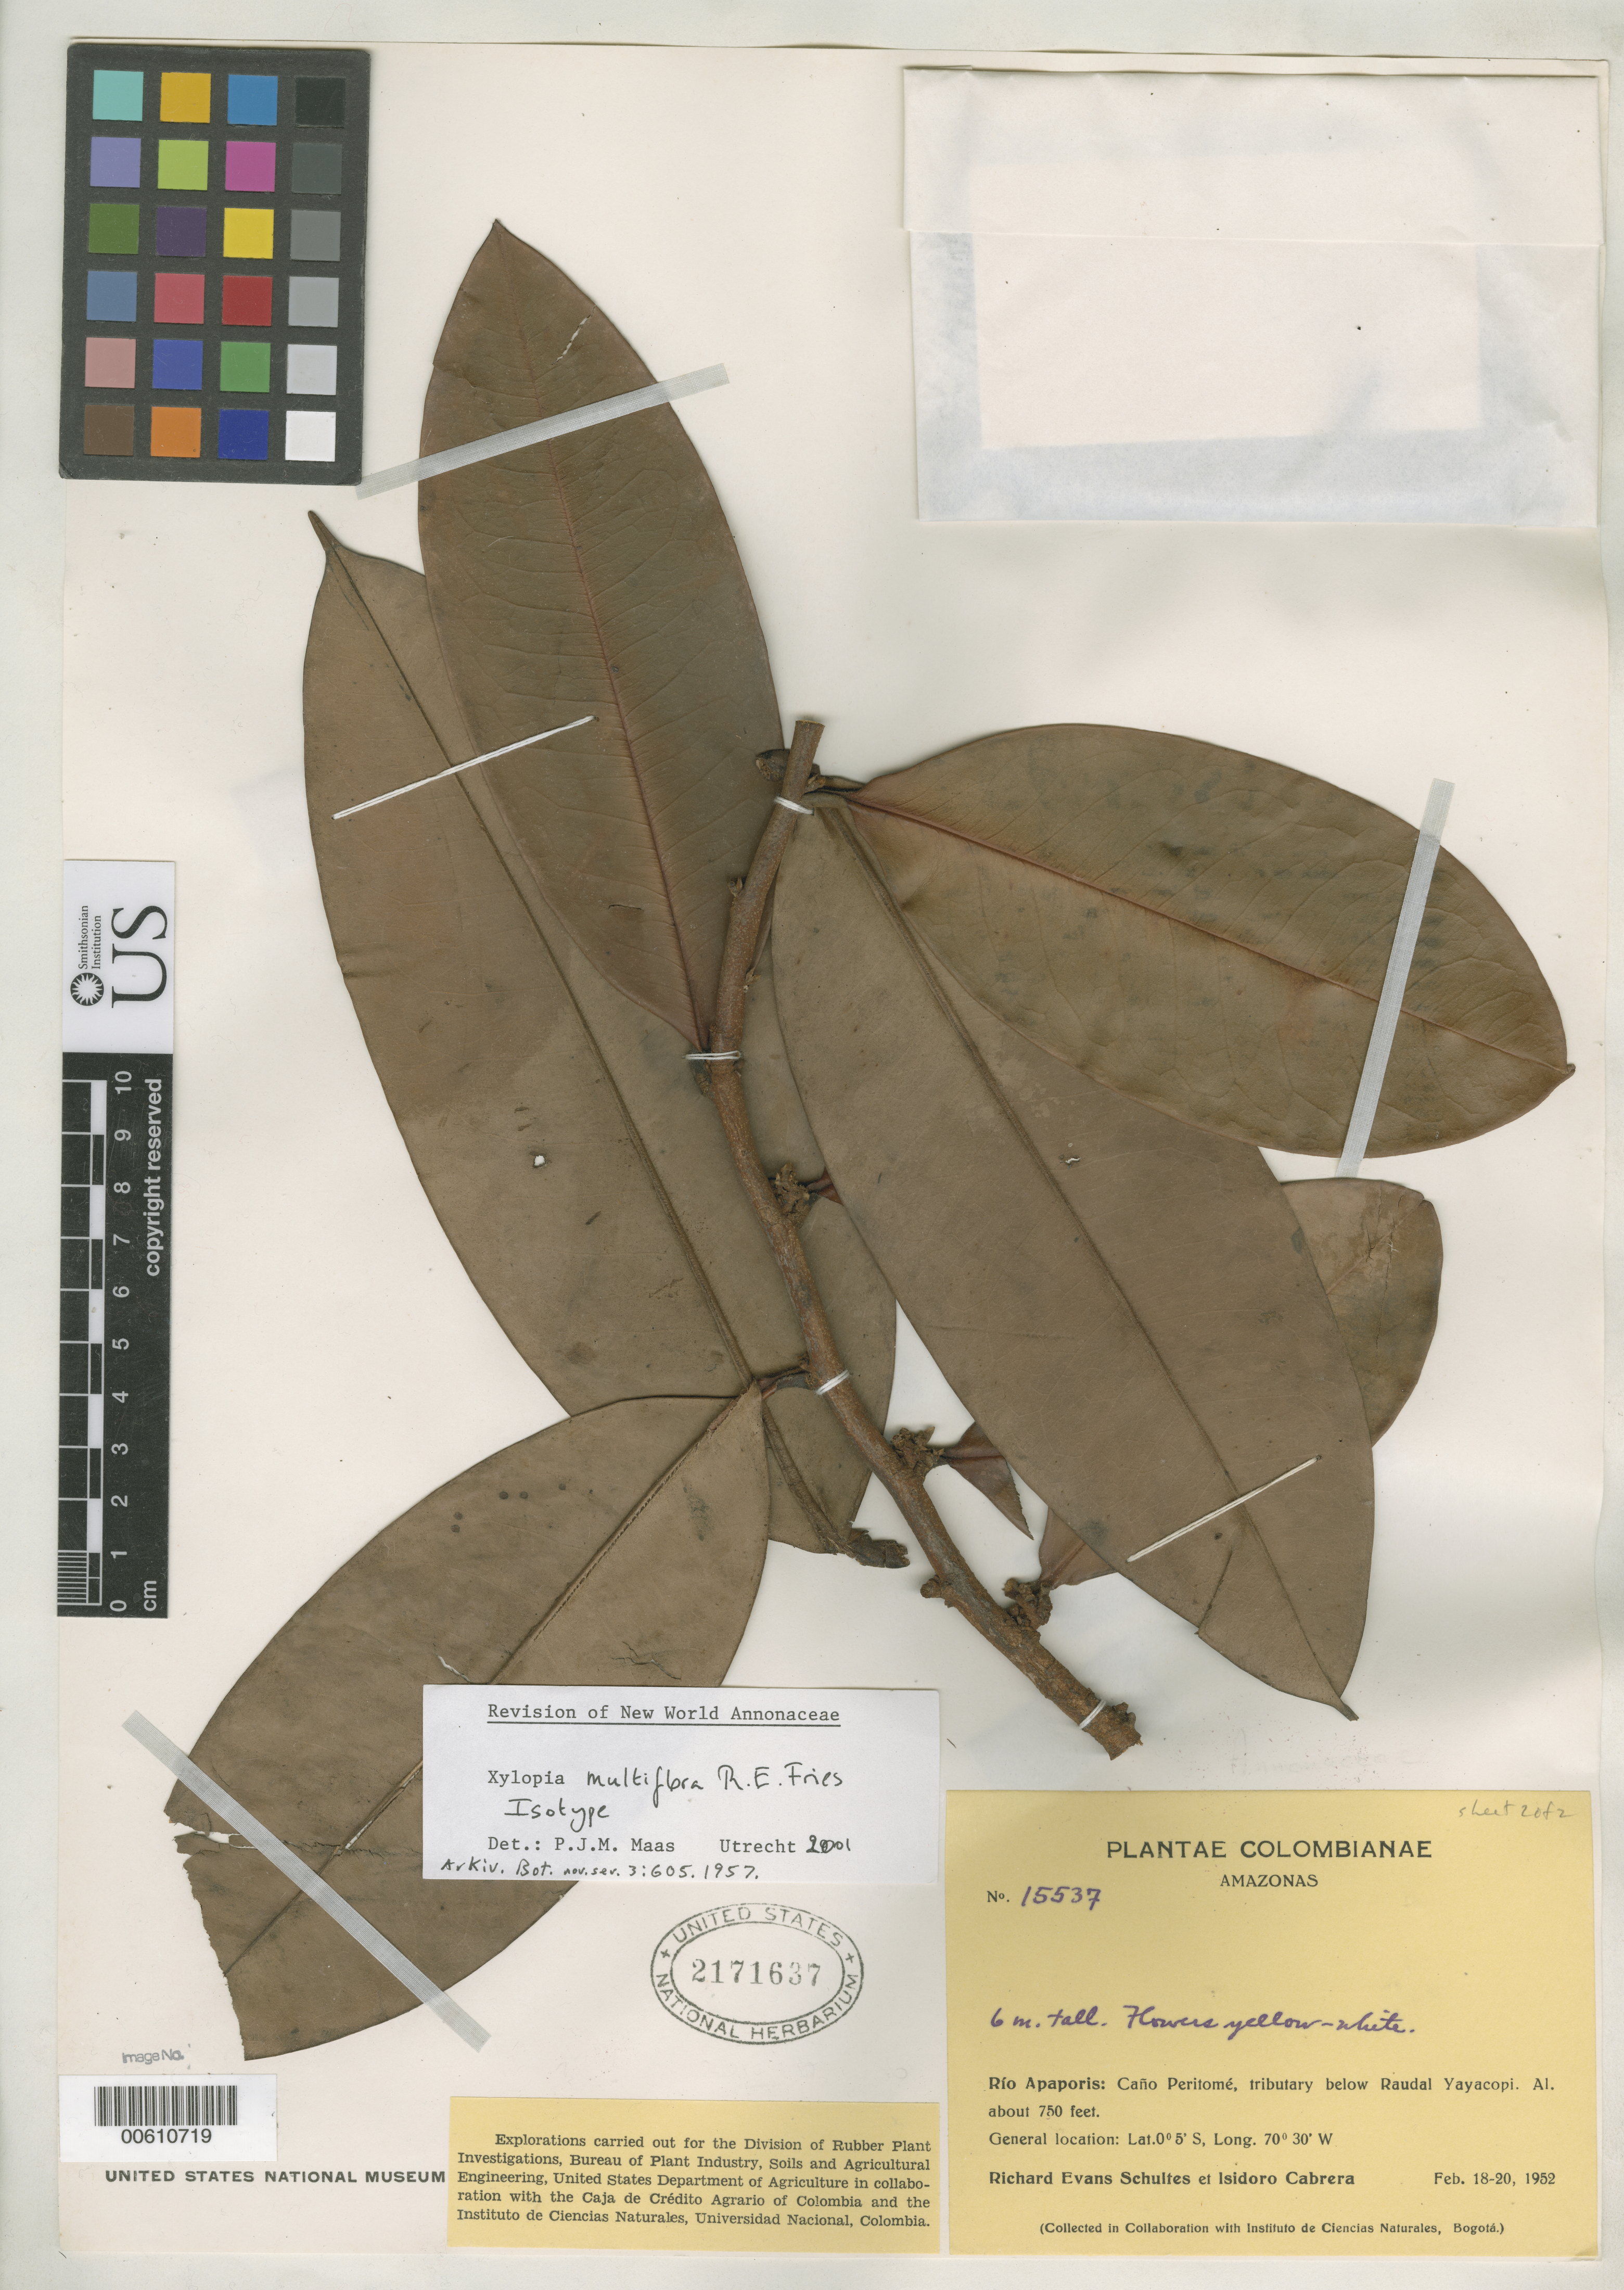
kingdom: Plantae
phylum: Tracheophyta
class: Magnoliopsida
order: Magnoliales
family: Annonaceae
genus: Xylopia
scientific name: Xylopia multiflora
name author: R.E. Fr.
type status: Isotype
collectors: R. E. Schultes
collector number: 15537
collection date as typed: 18 Feb 1952 to 20 Feb 1952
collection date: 1952-02-18/1952-02-20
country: Colombia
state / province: Amazônas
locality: Rio Apaporis, Caño Peritome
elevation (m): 229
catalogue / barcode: US 2171637